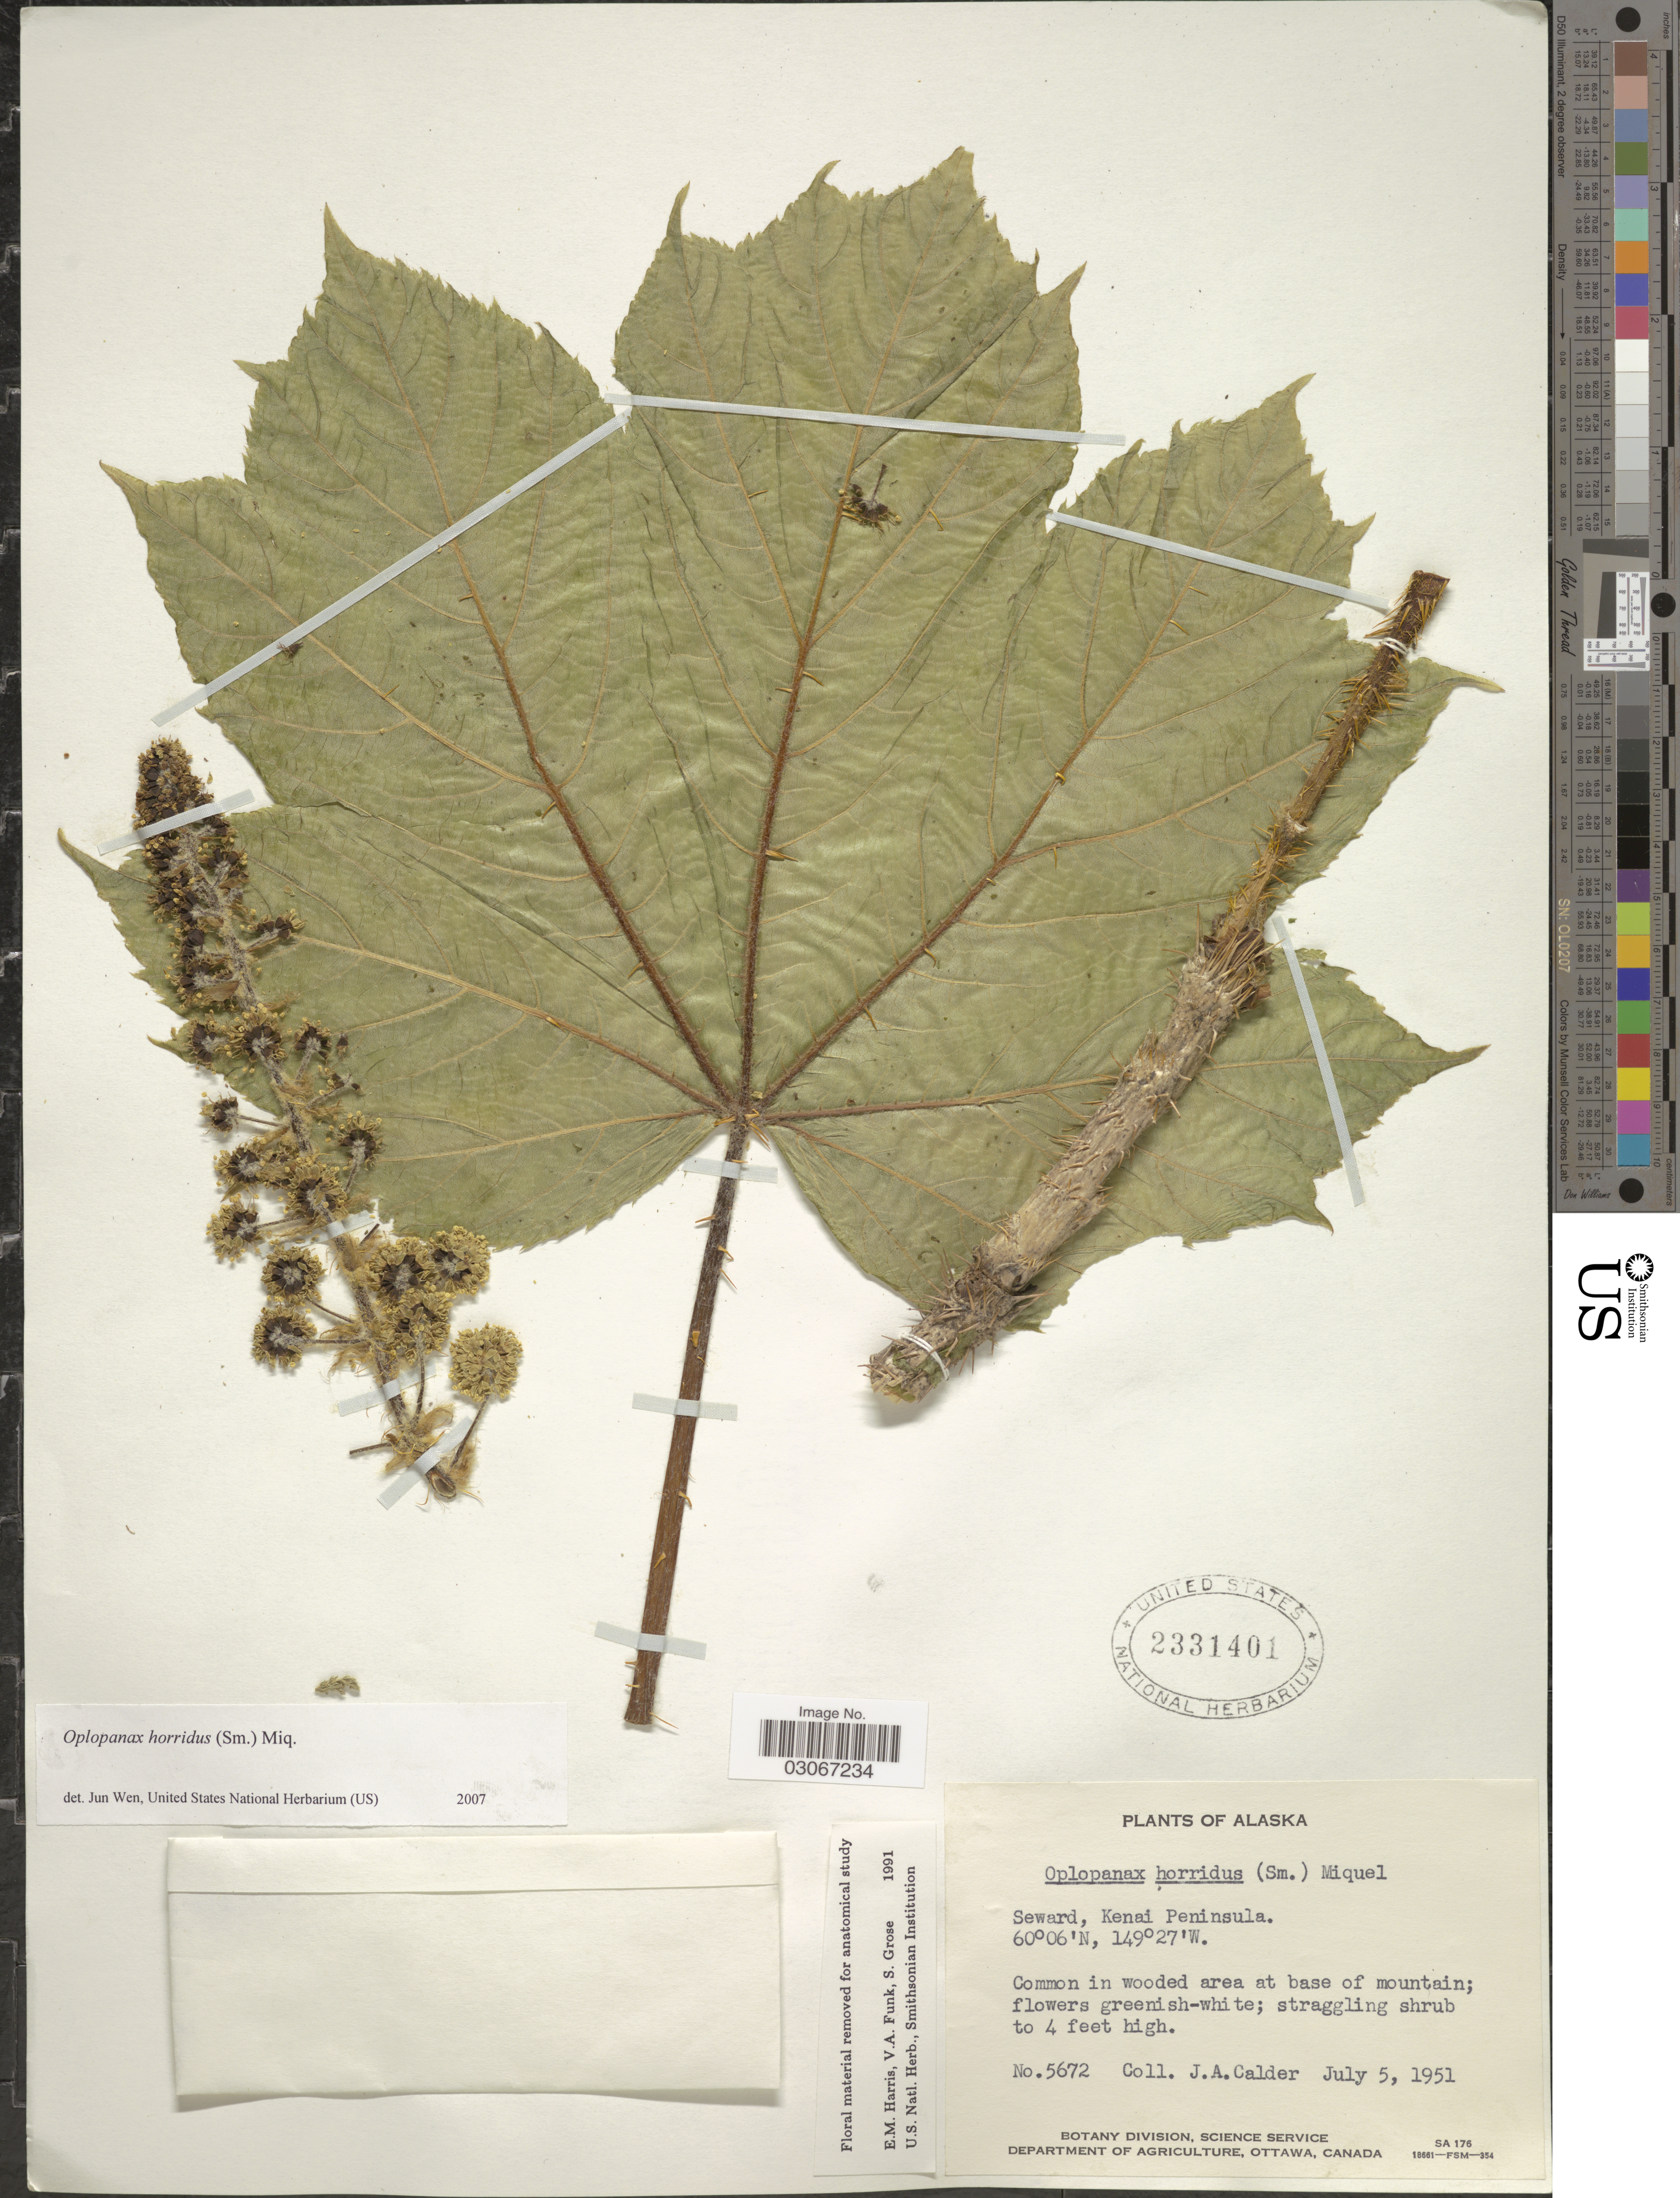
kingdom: Plantae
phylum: Tracheophyta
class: Magnoliopsida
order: Apiales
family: Apiaceae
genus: Opopanax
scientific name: Opopanax horridus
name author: Miq. ex Dippel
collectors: J. A. Calder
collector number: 5672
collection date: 1951-07-05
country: United States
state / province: Alaska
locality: Seward, Kenai Peninsula.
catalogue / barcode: US 2331401